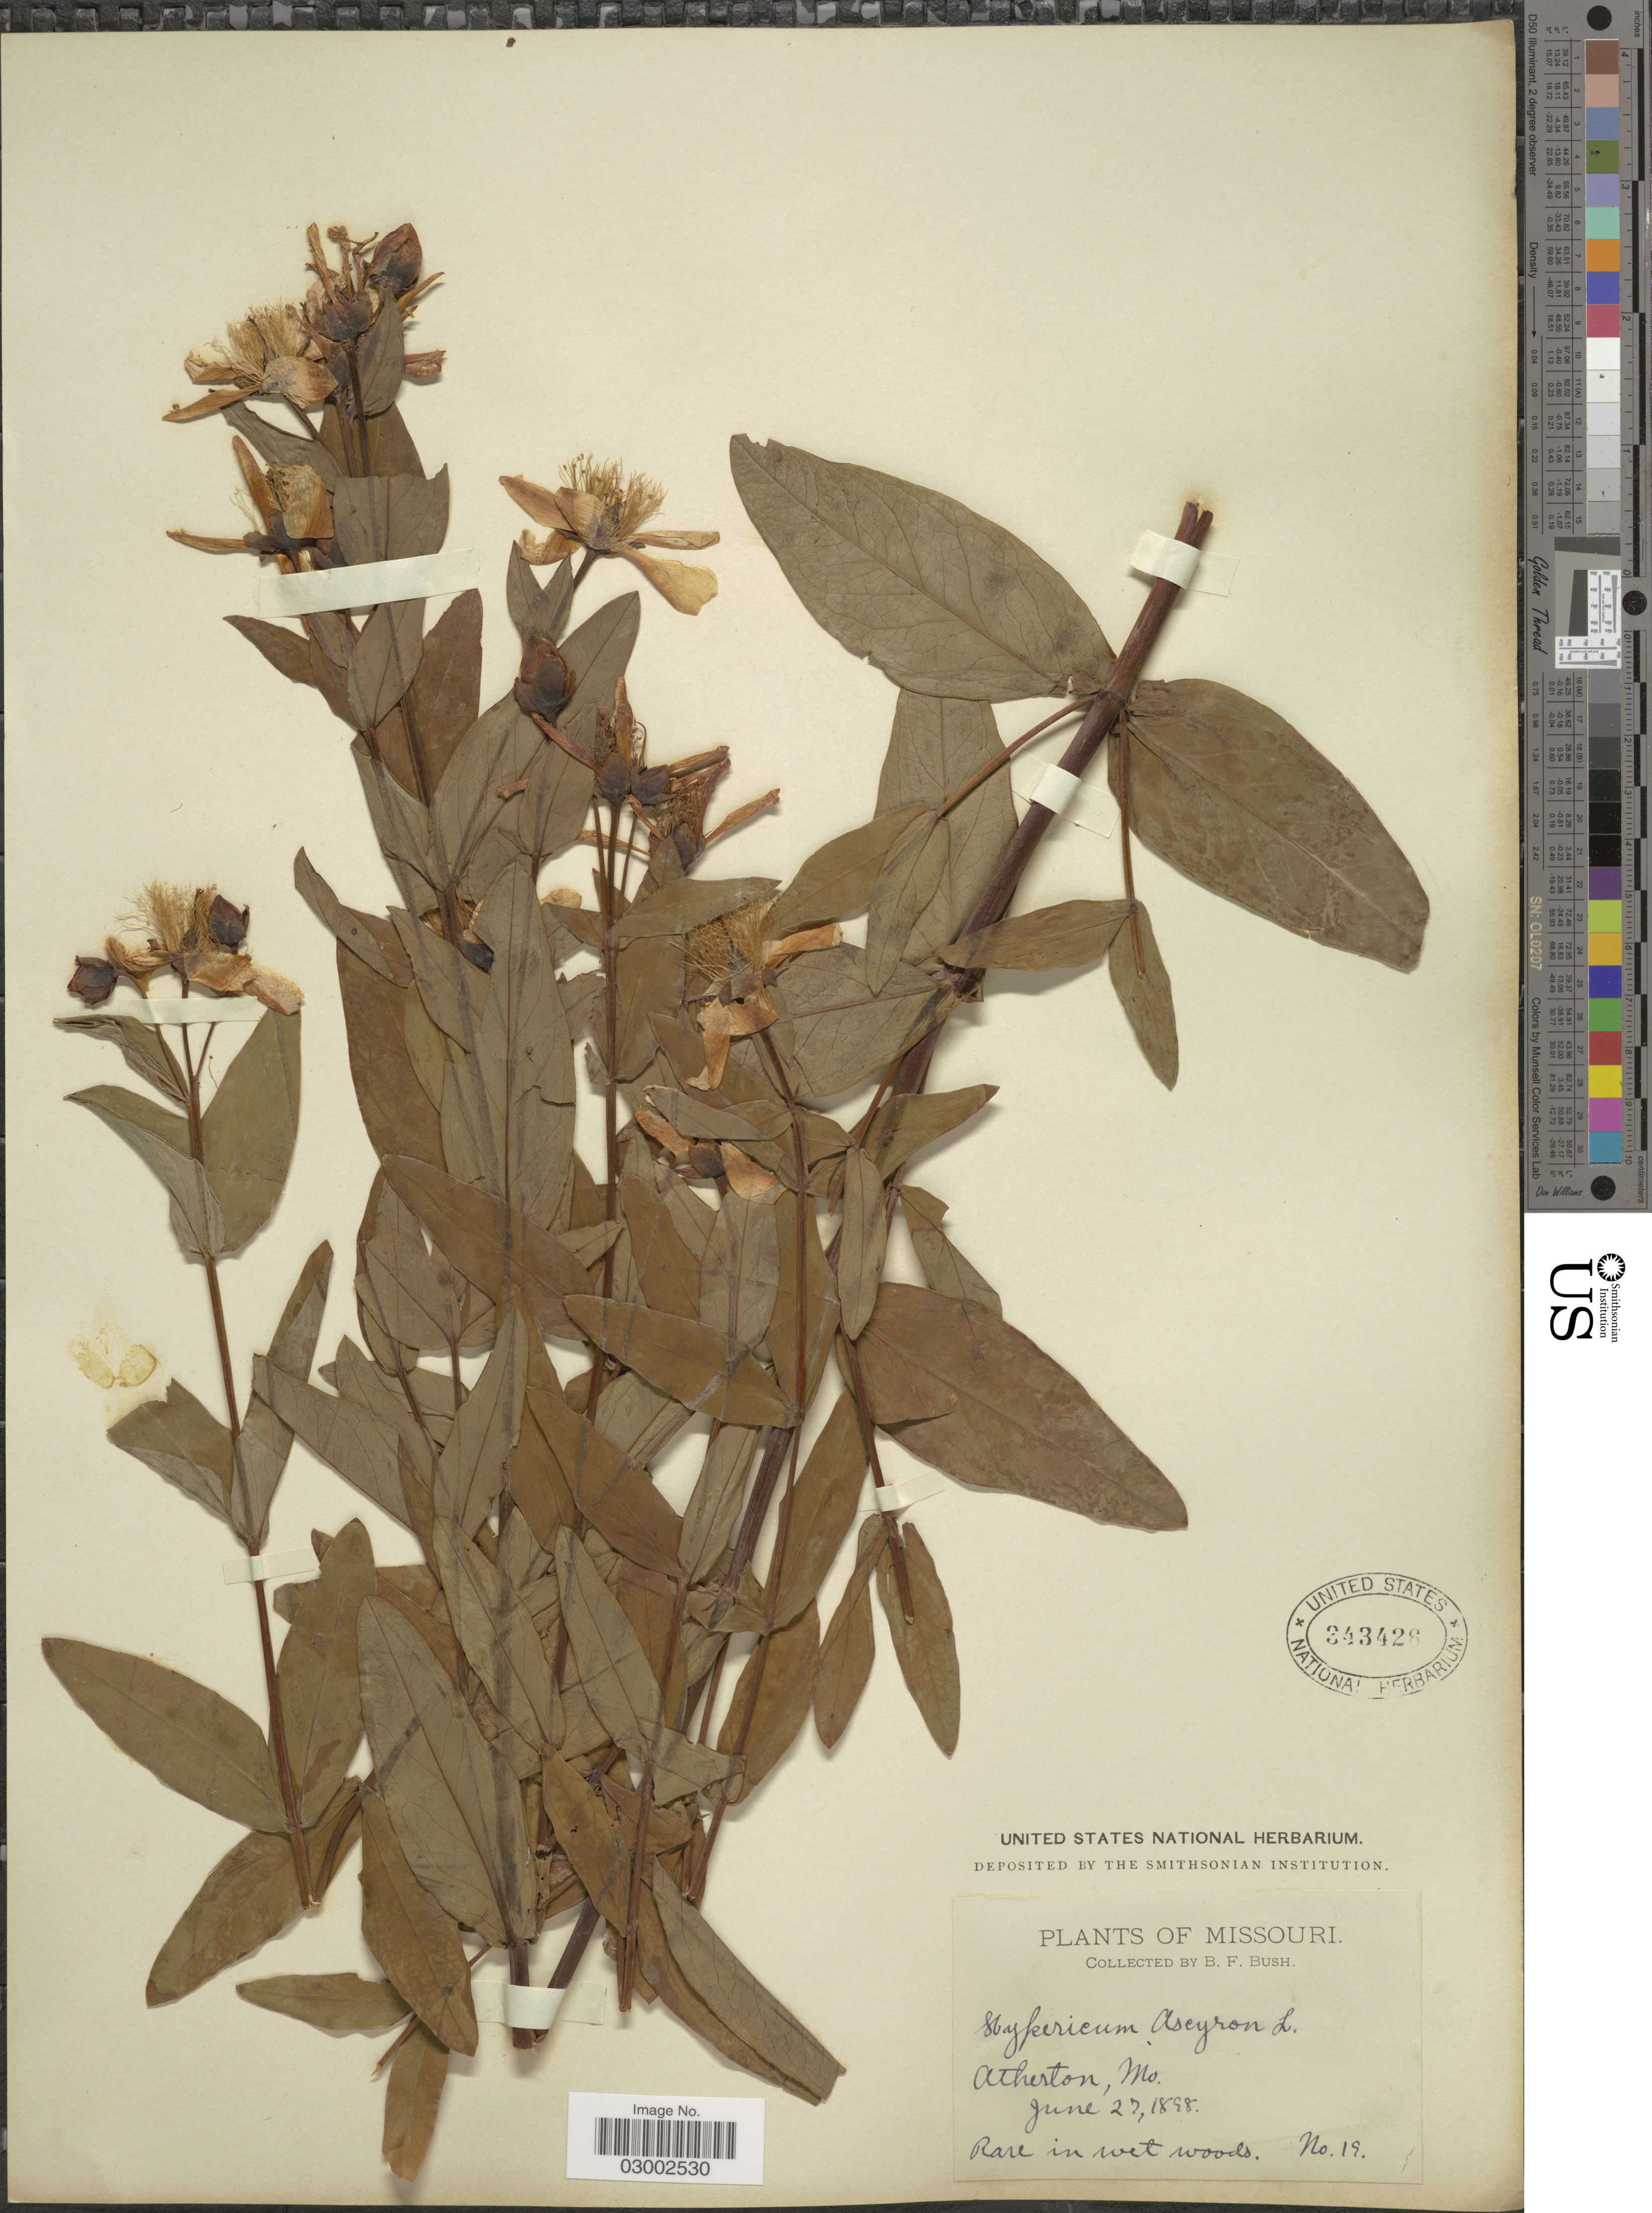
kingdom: Plantae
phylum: Tracheophyta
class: Magnoliopsida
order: Malpighiales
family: Hypericaceae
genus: Hypericum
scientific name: Hypericum ascyron subsp. pyramidatum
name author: (Aiton) N. Robson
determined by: Strong, Mark T., (BOT), Smithsonian Institution - National Museum of Natural History (UNITED STATES)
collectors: B. F. Bush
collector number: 19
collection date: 1898-06-27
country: United States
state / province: Missouri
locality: Atherton, Mo.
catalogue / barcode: US 343426